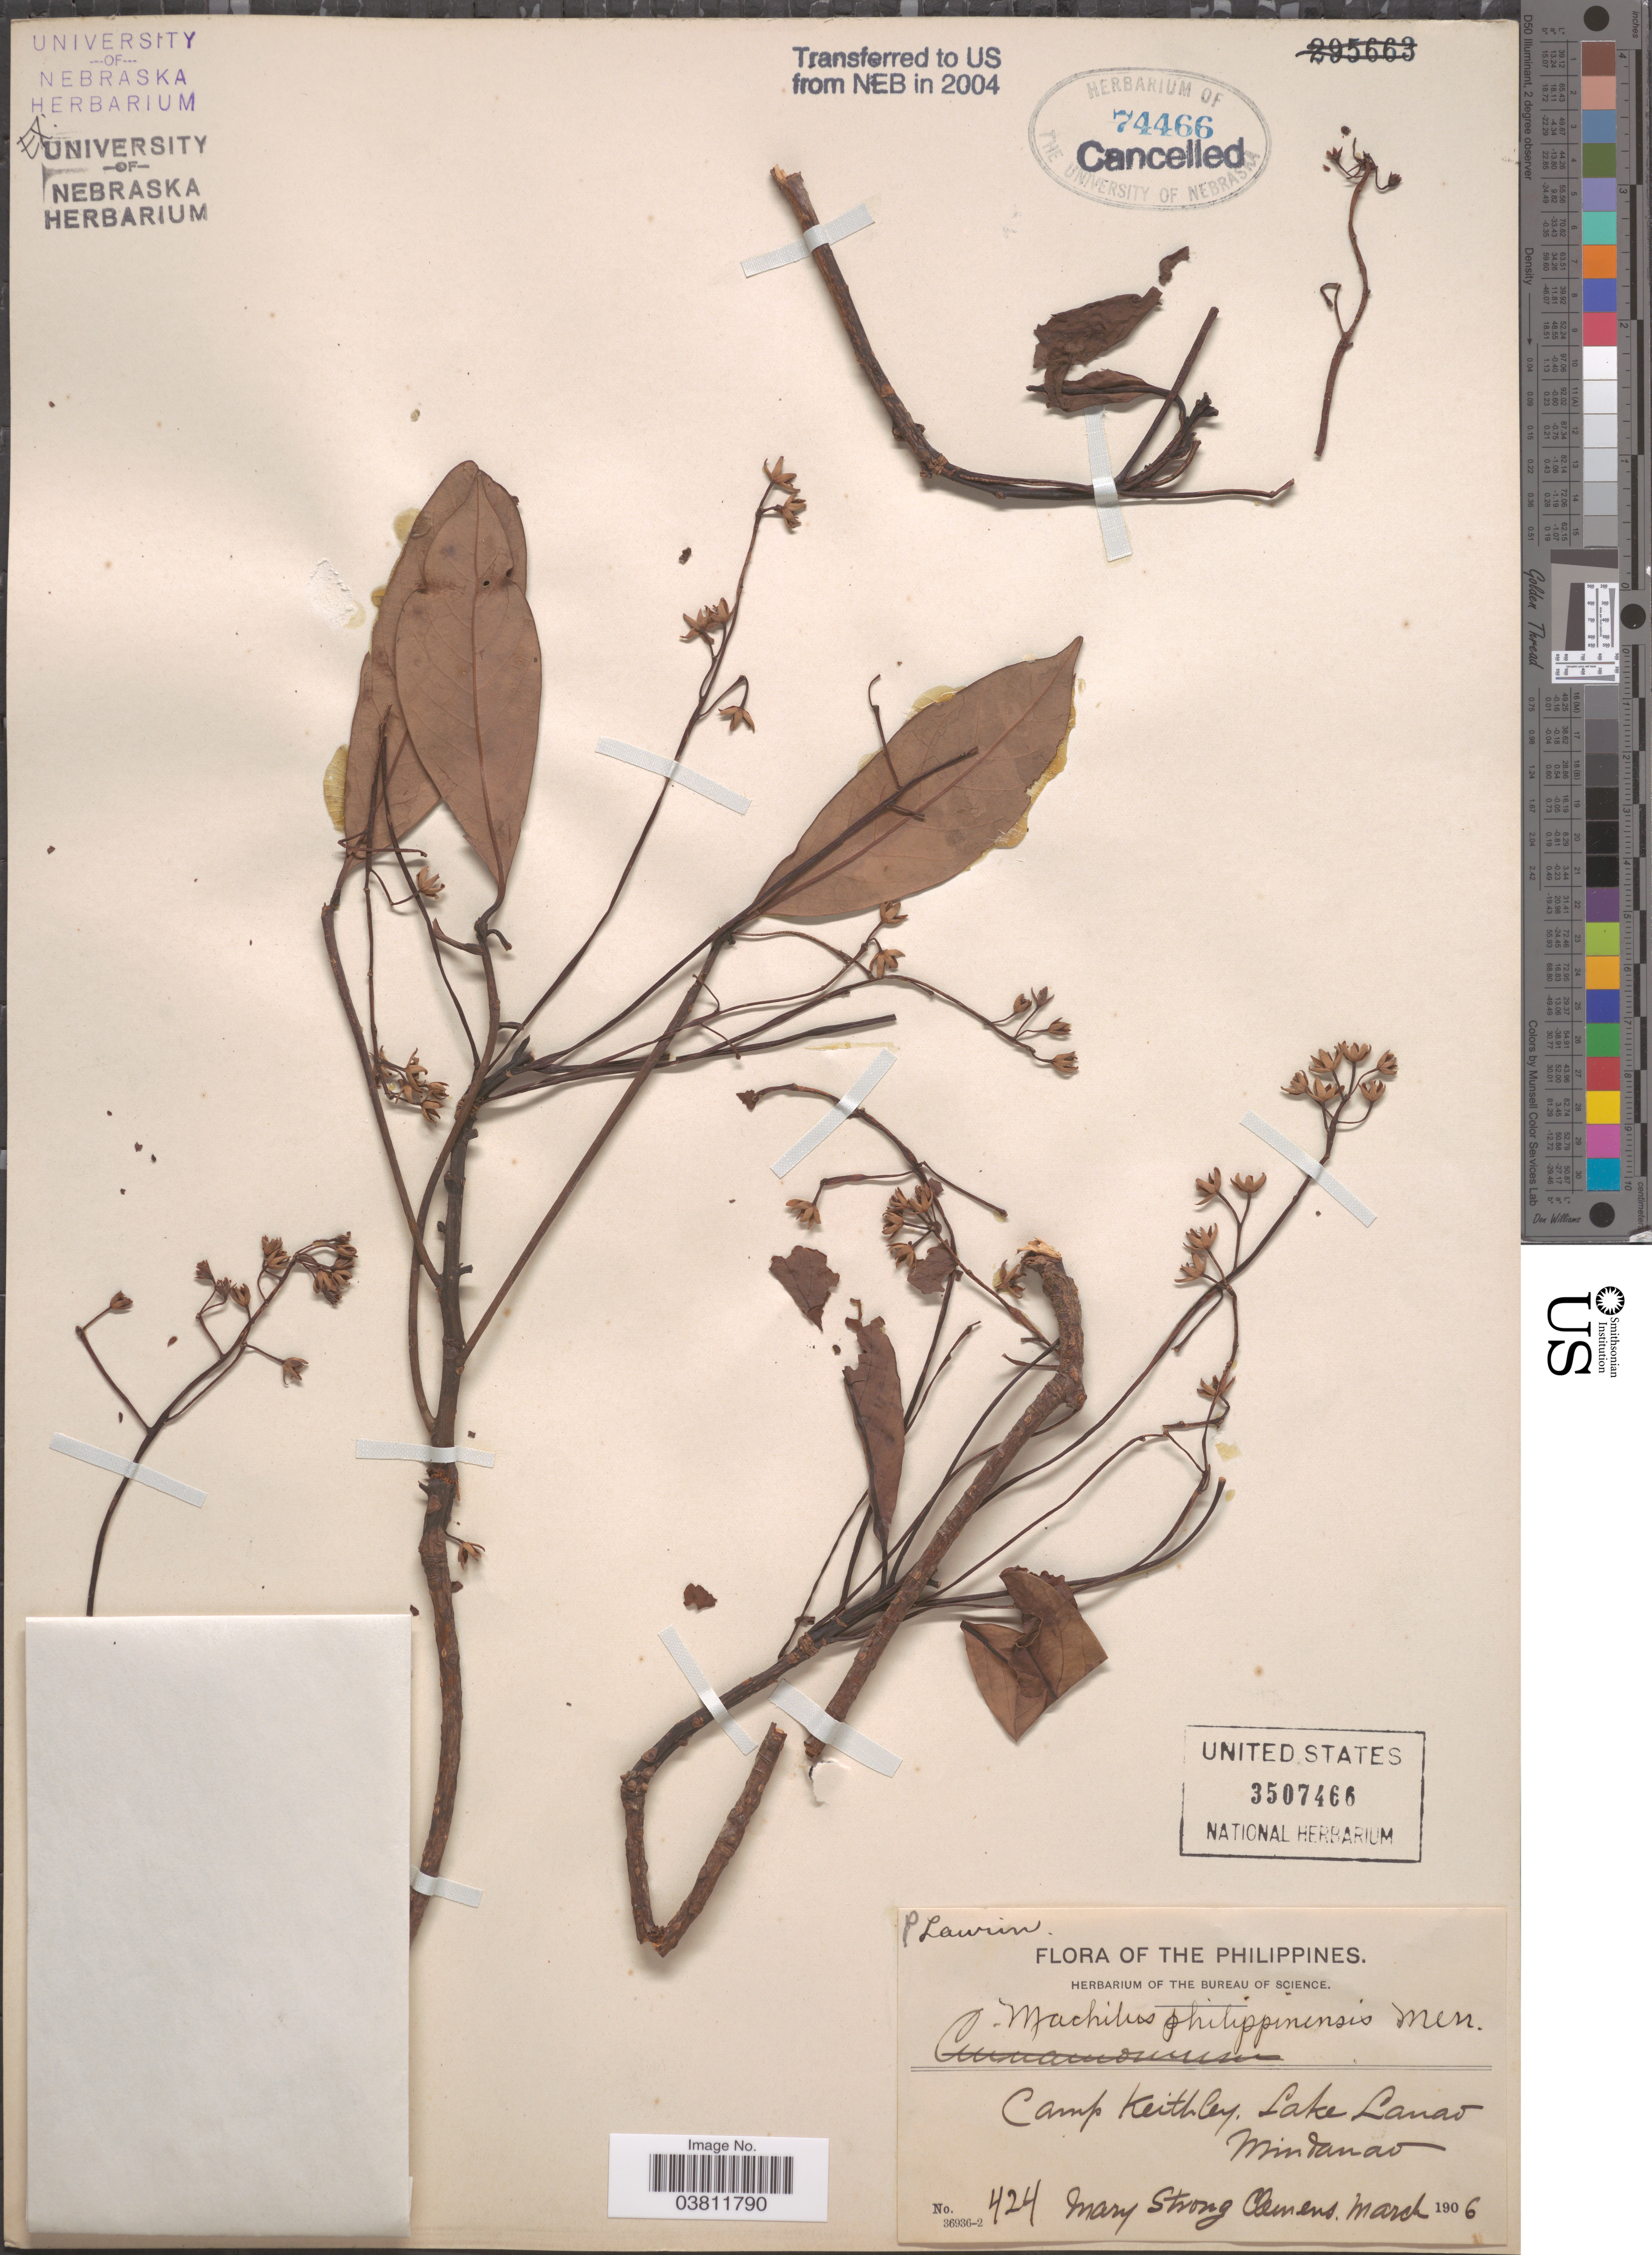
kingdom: Plantae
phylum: Tracheophyta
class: Magnoliopsida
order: Laurales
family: Lauraceae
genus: Machilus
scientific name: Machilus philippinensis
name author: Merr.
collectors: M. S. Clemens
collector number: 424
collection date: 1906-03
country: Philippines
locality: Camp Keithley, Lake Lanao, Mindanao.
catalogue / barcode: US 3507466